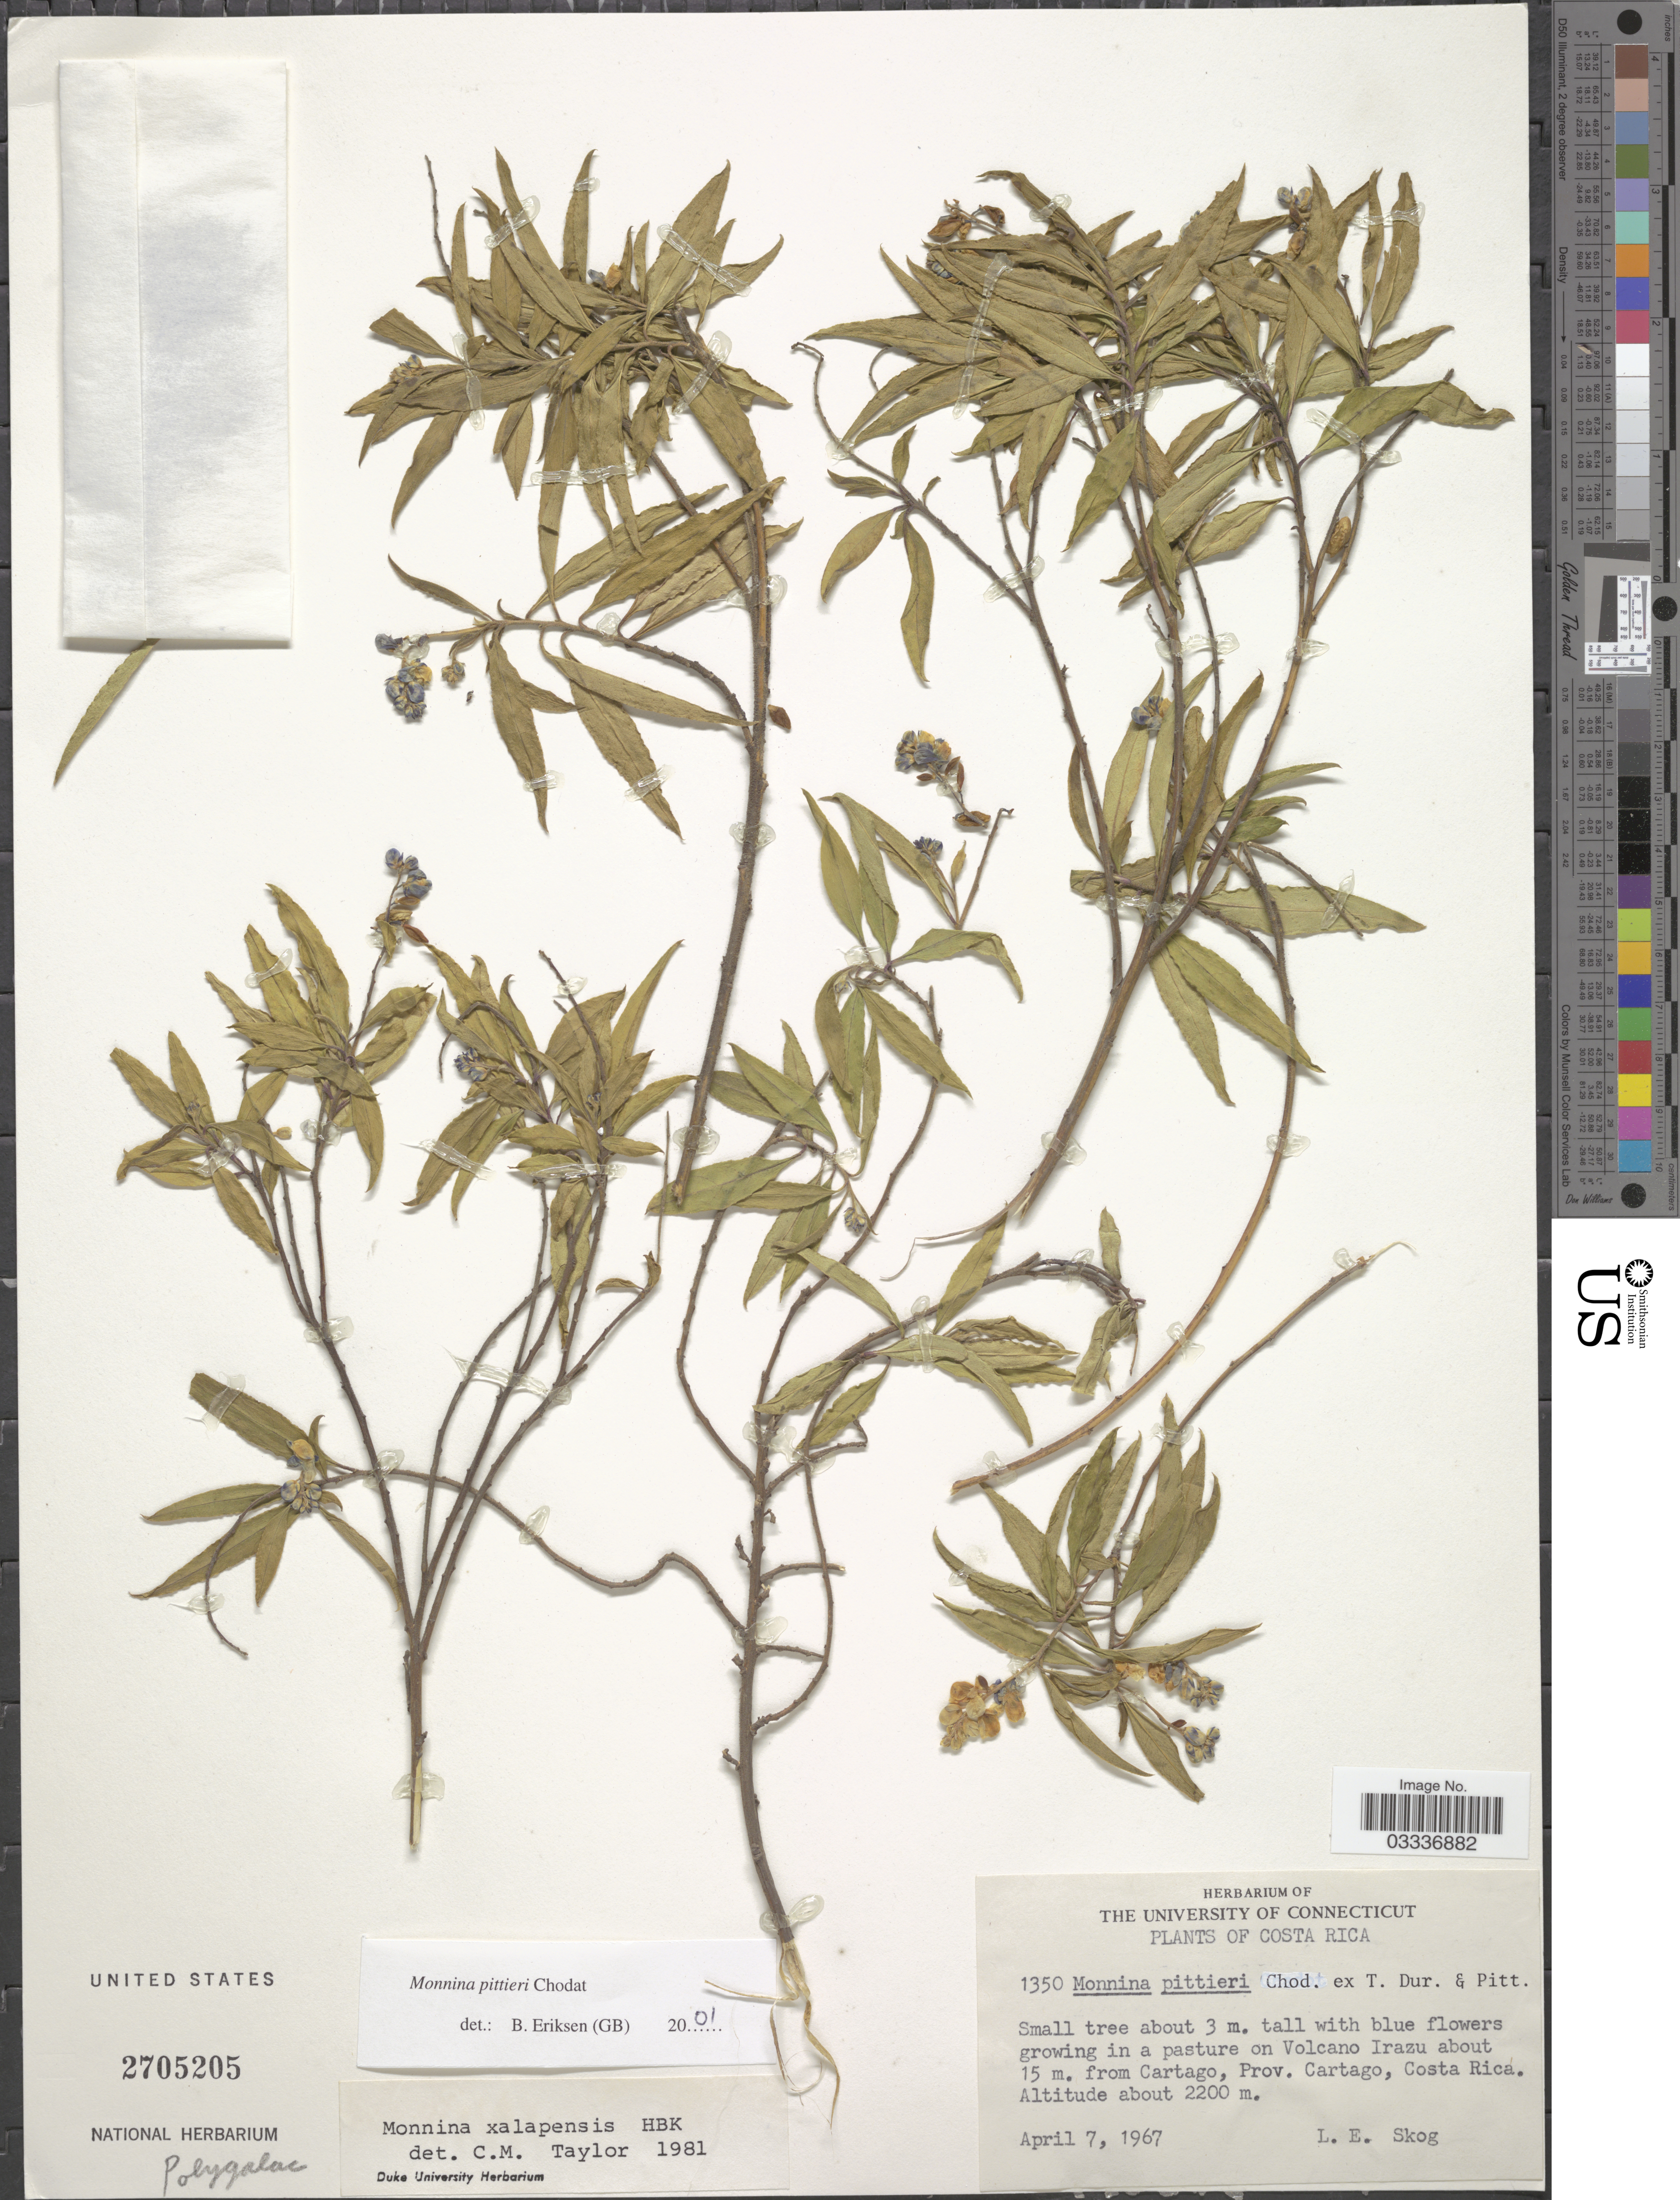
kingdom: Plantae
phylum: Tracheophyta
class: Magnoliopsida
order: Fabales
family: Polygalaceae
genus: Monnina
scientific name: Monnina pittieri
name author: Chodat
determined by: Erikson, B., (GB), Goteborg University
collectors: L. E. Skog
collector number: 1350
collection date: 1967-04-07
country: Costa Rica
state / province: Cartago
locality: On Volcan Irazu about 15 m. from Cartago.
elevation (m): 2200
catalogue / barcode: US 2705205